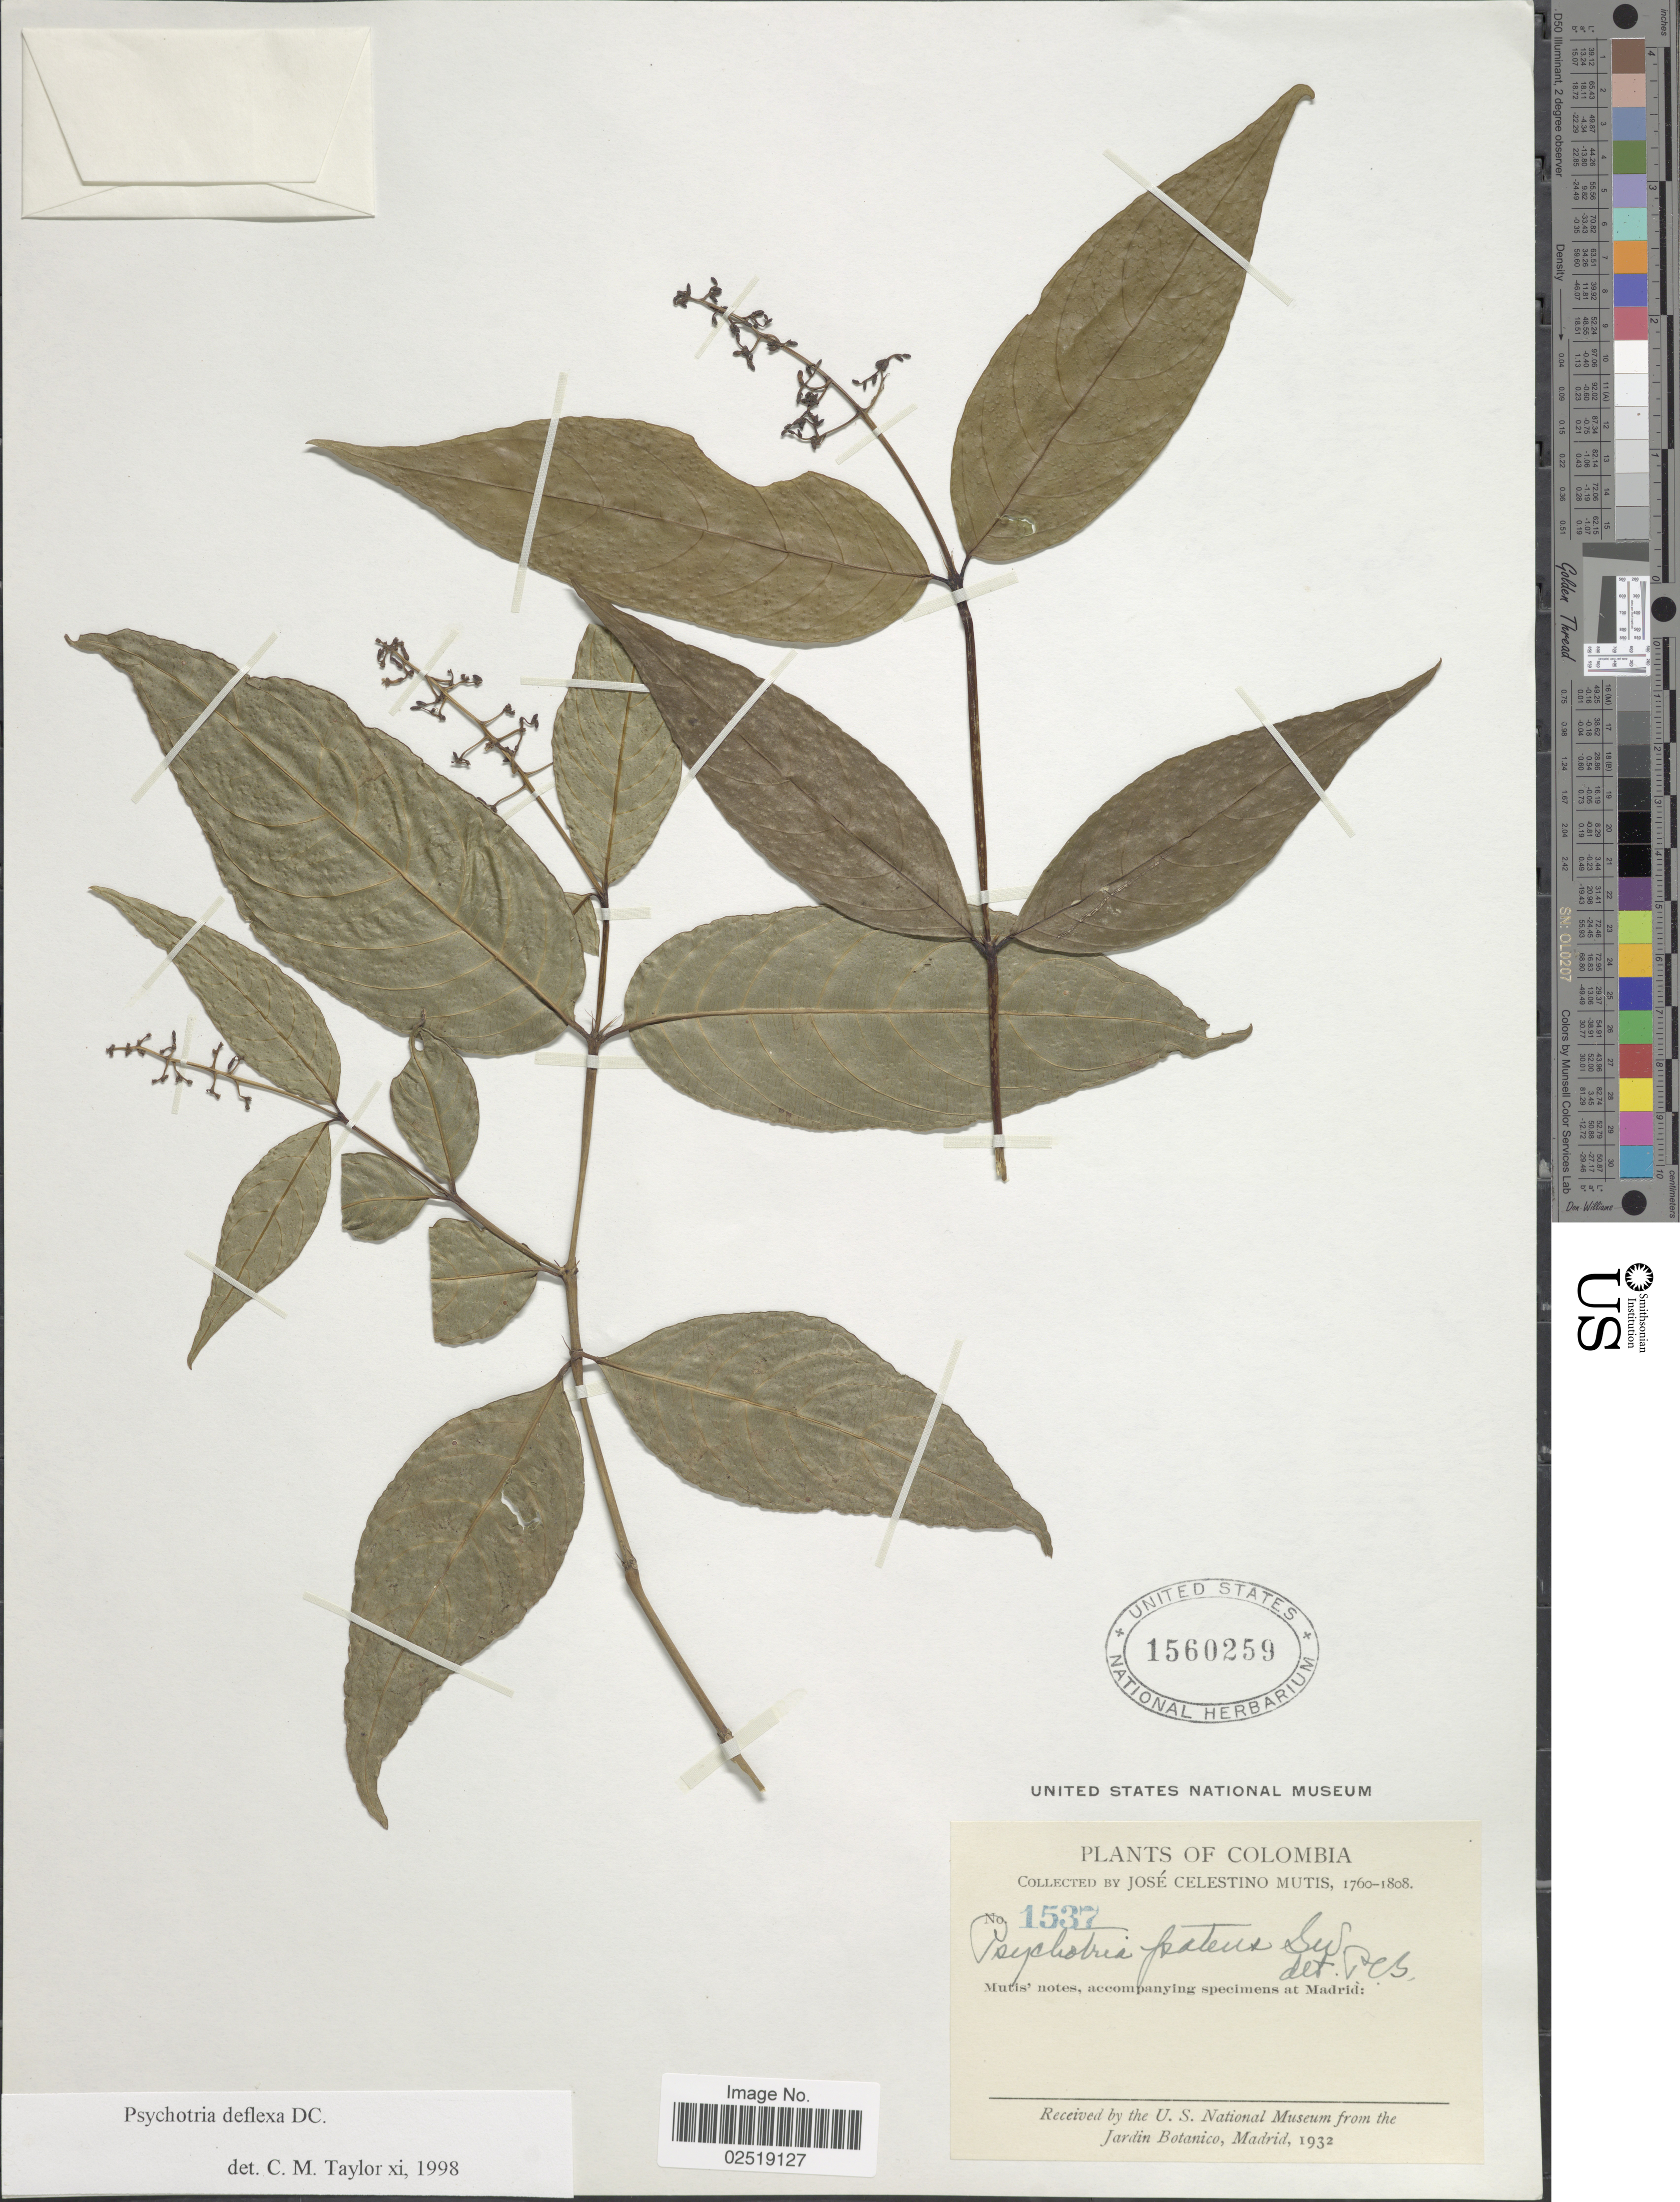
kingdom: Plantae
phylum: Tracheophyta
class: Magnoliopsida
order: Gentianales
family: Rubiaceae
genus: Psychotria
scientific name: Psychotria deflexa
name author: DC.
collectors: J. C. B. Mutis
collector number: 1537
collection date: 1760/1808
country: Colombia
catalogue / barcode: US 1560259